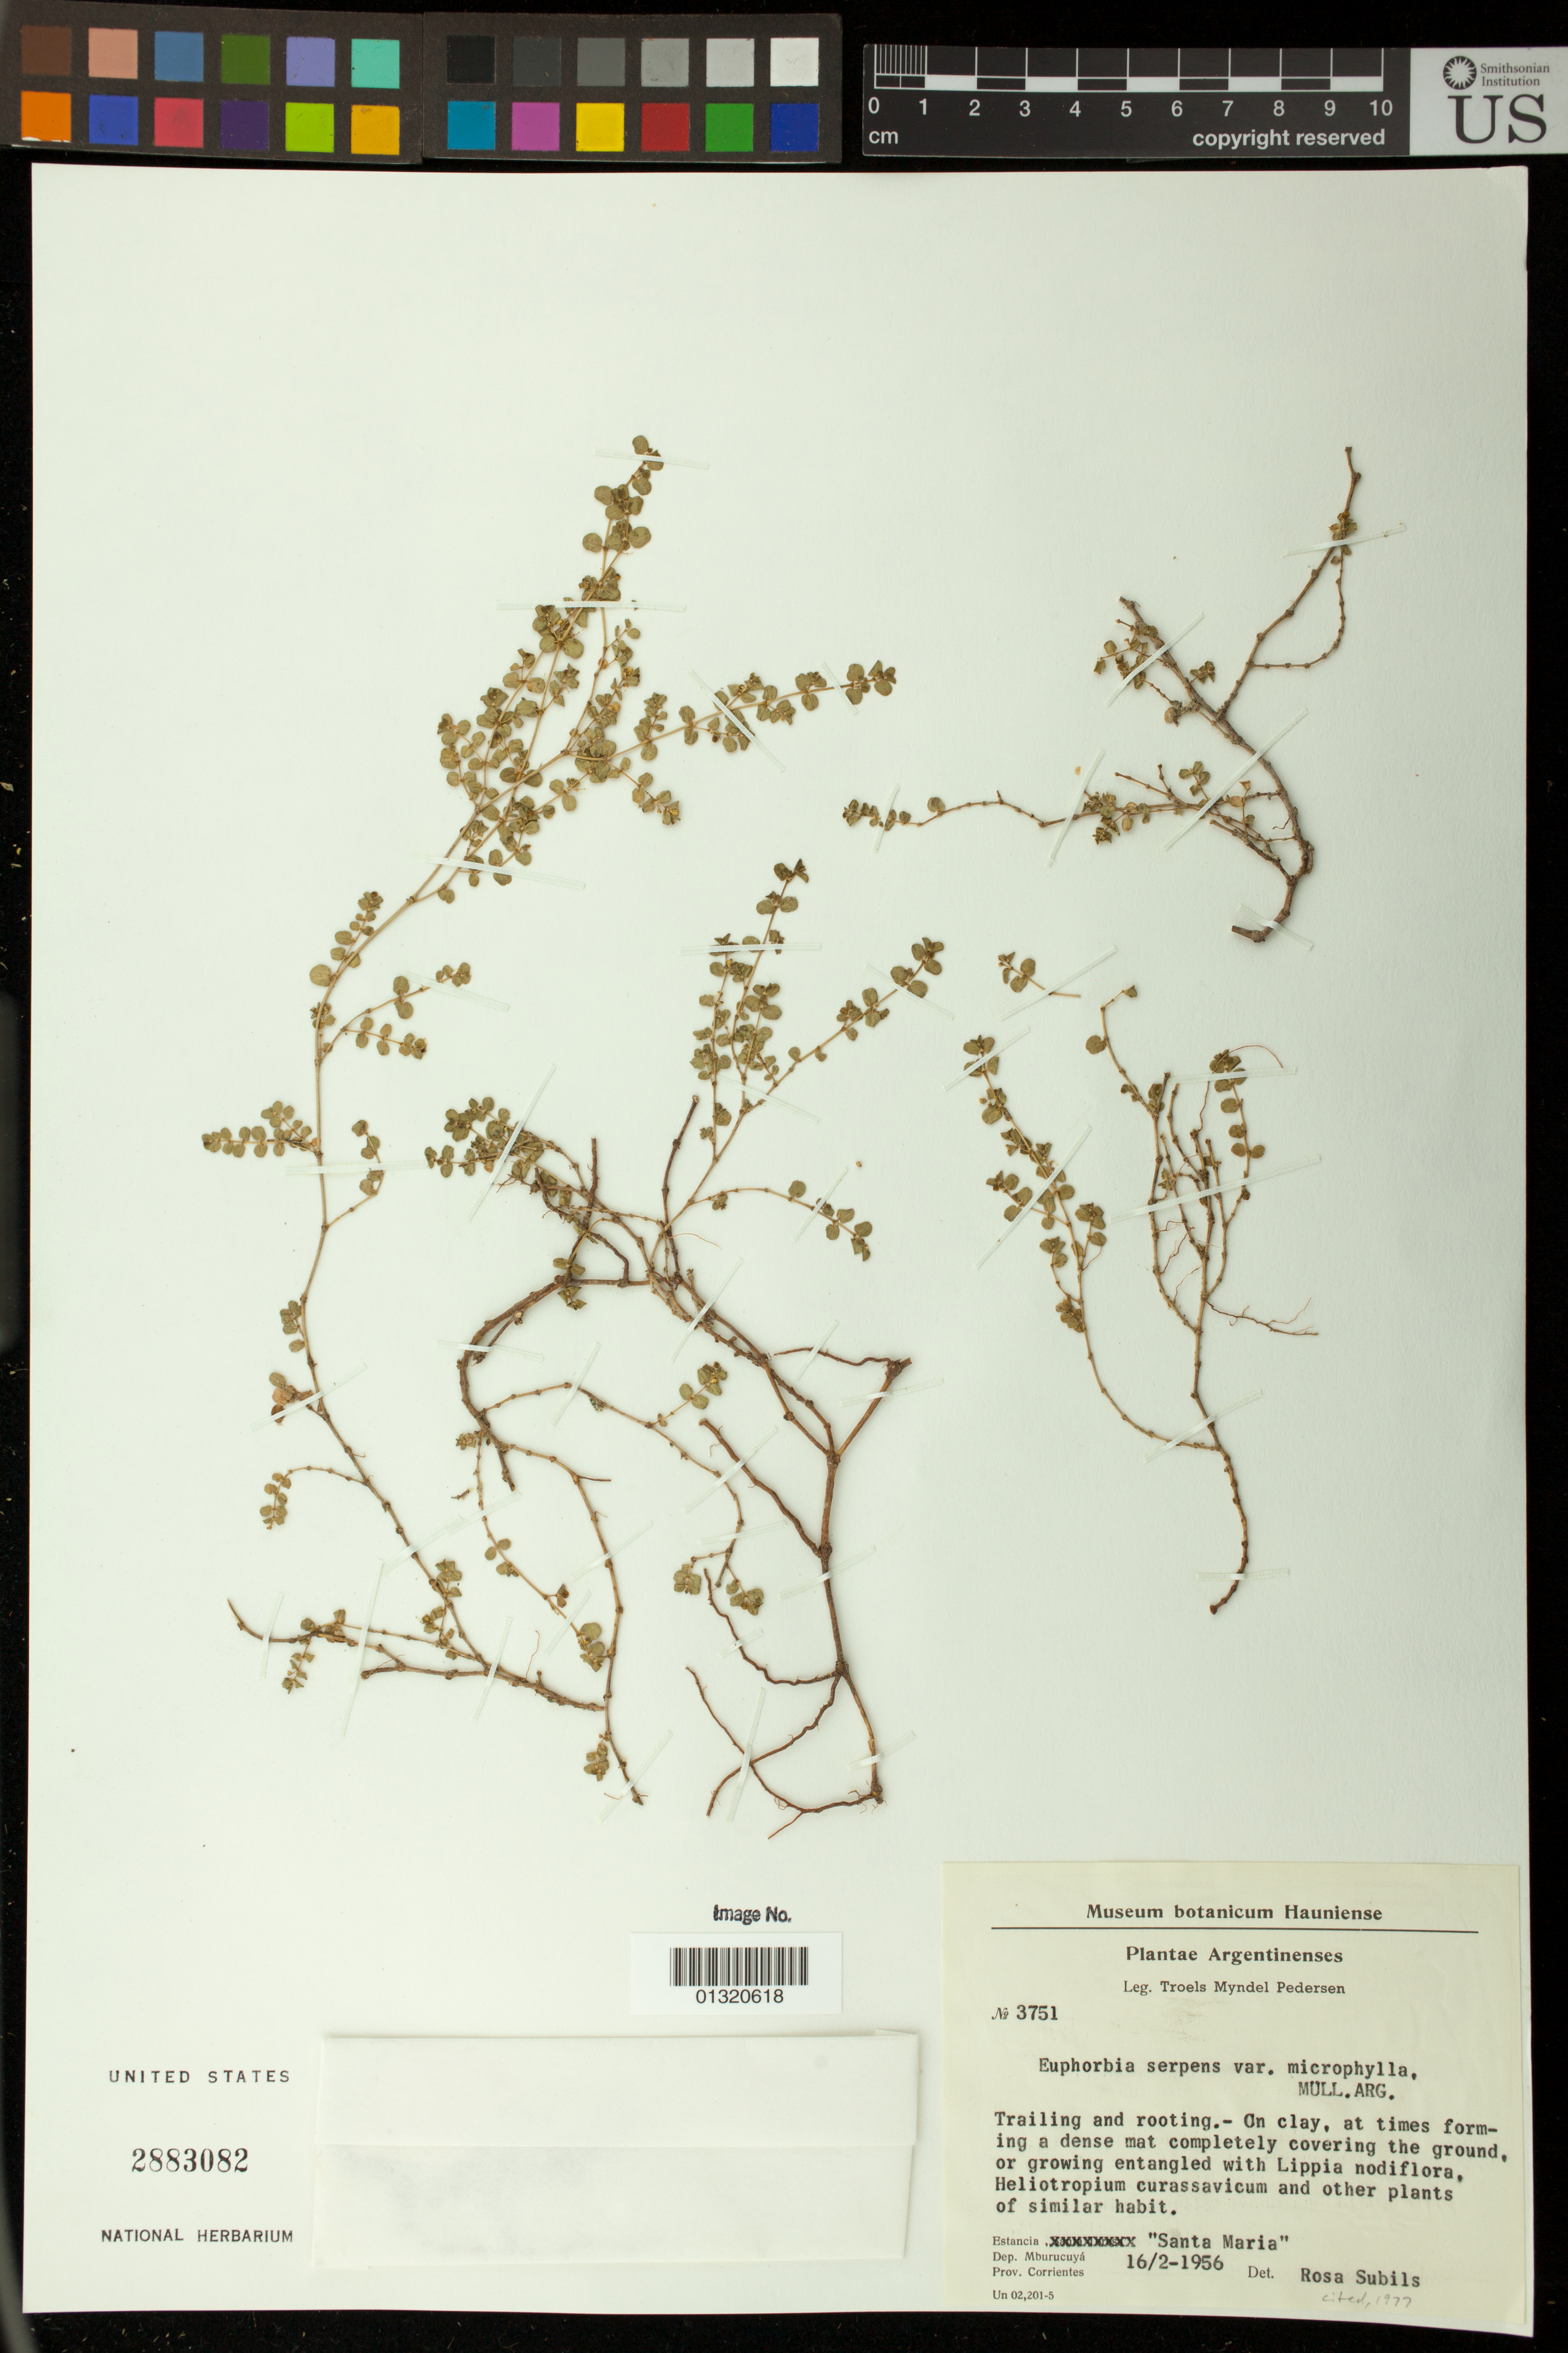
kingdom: Plantae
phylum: Tracheophyta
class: Magnoliopsida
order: Malpighiales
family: Euphorbiaceae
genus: Euphorbia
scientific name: Euphorbia serpens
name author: Kunth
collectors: T. M. Pedersen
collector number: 3751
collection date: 1956-02-16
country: Argentina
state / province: Corrientes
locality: "Santa Maria"; Dep. Mburucuyá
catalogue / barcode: US 2883082